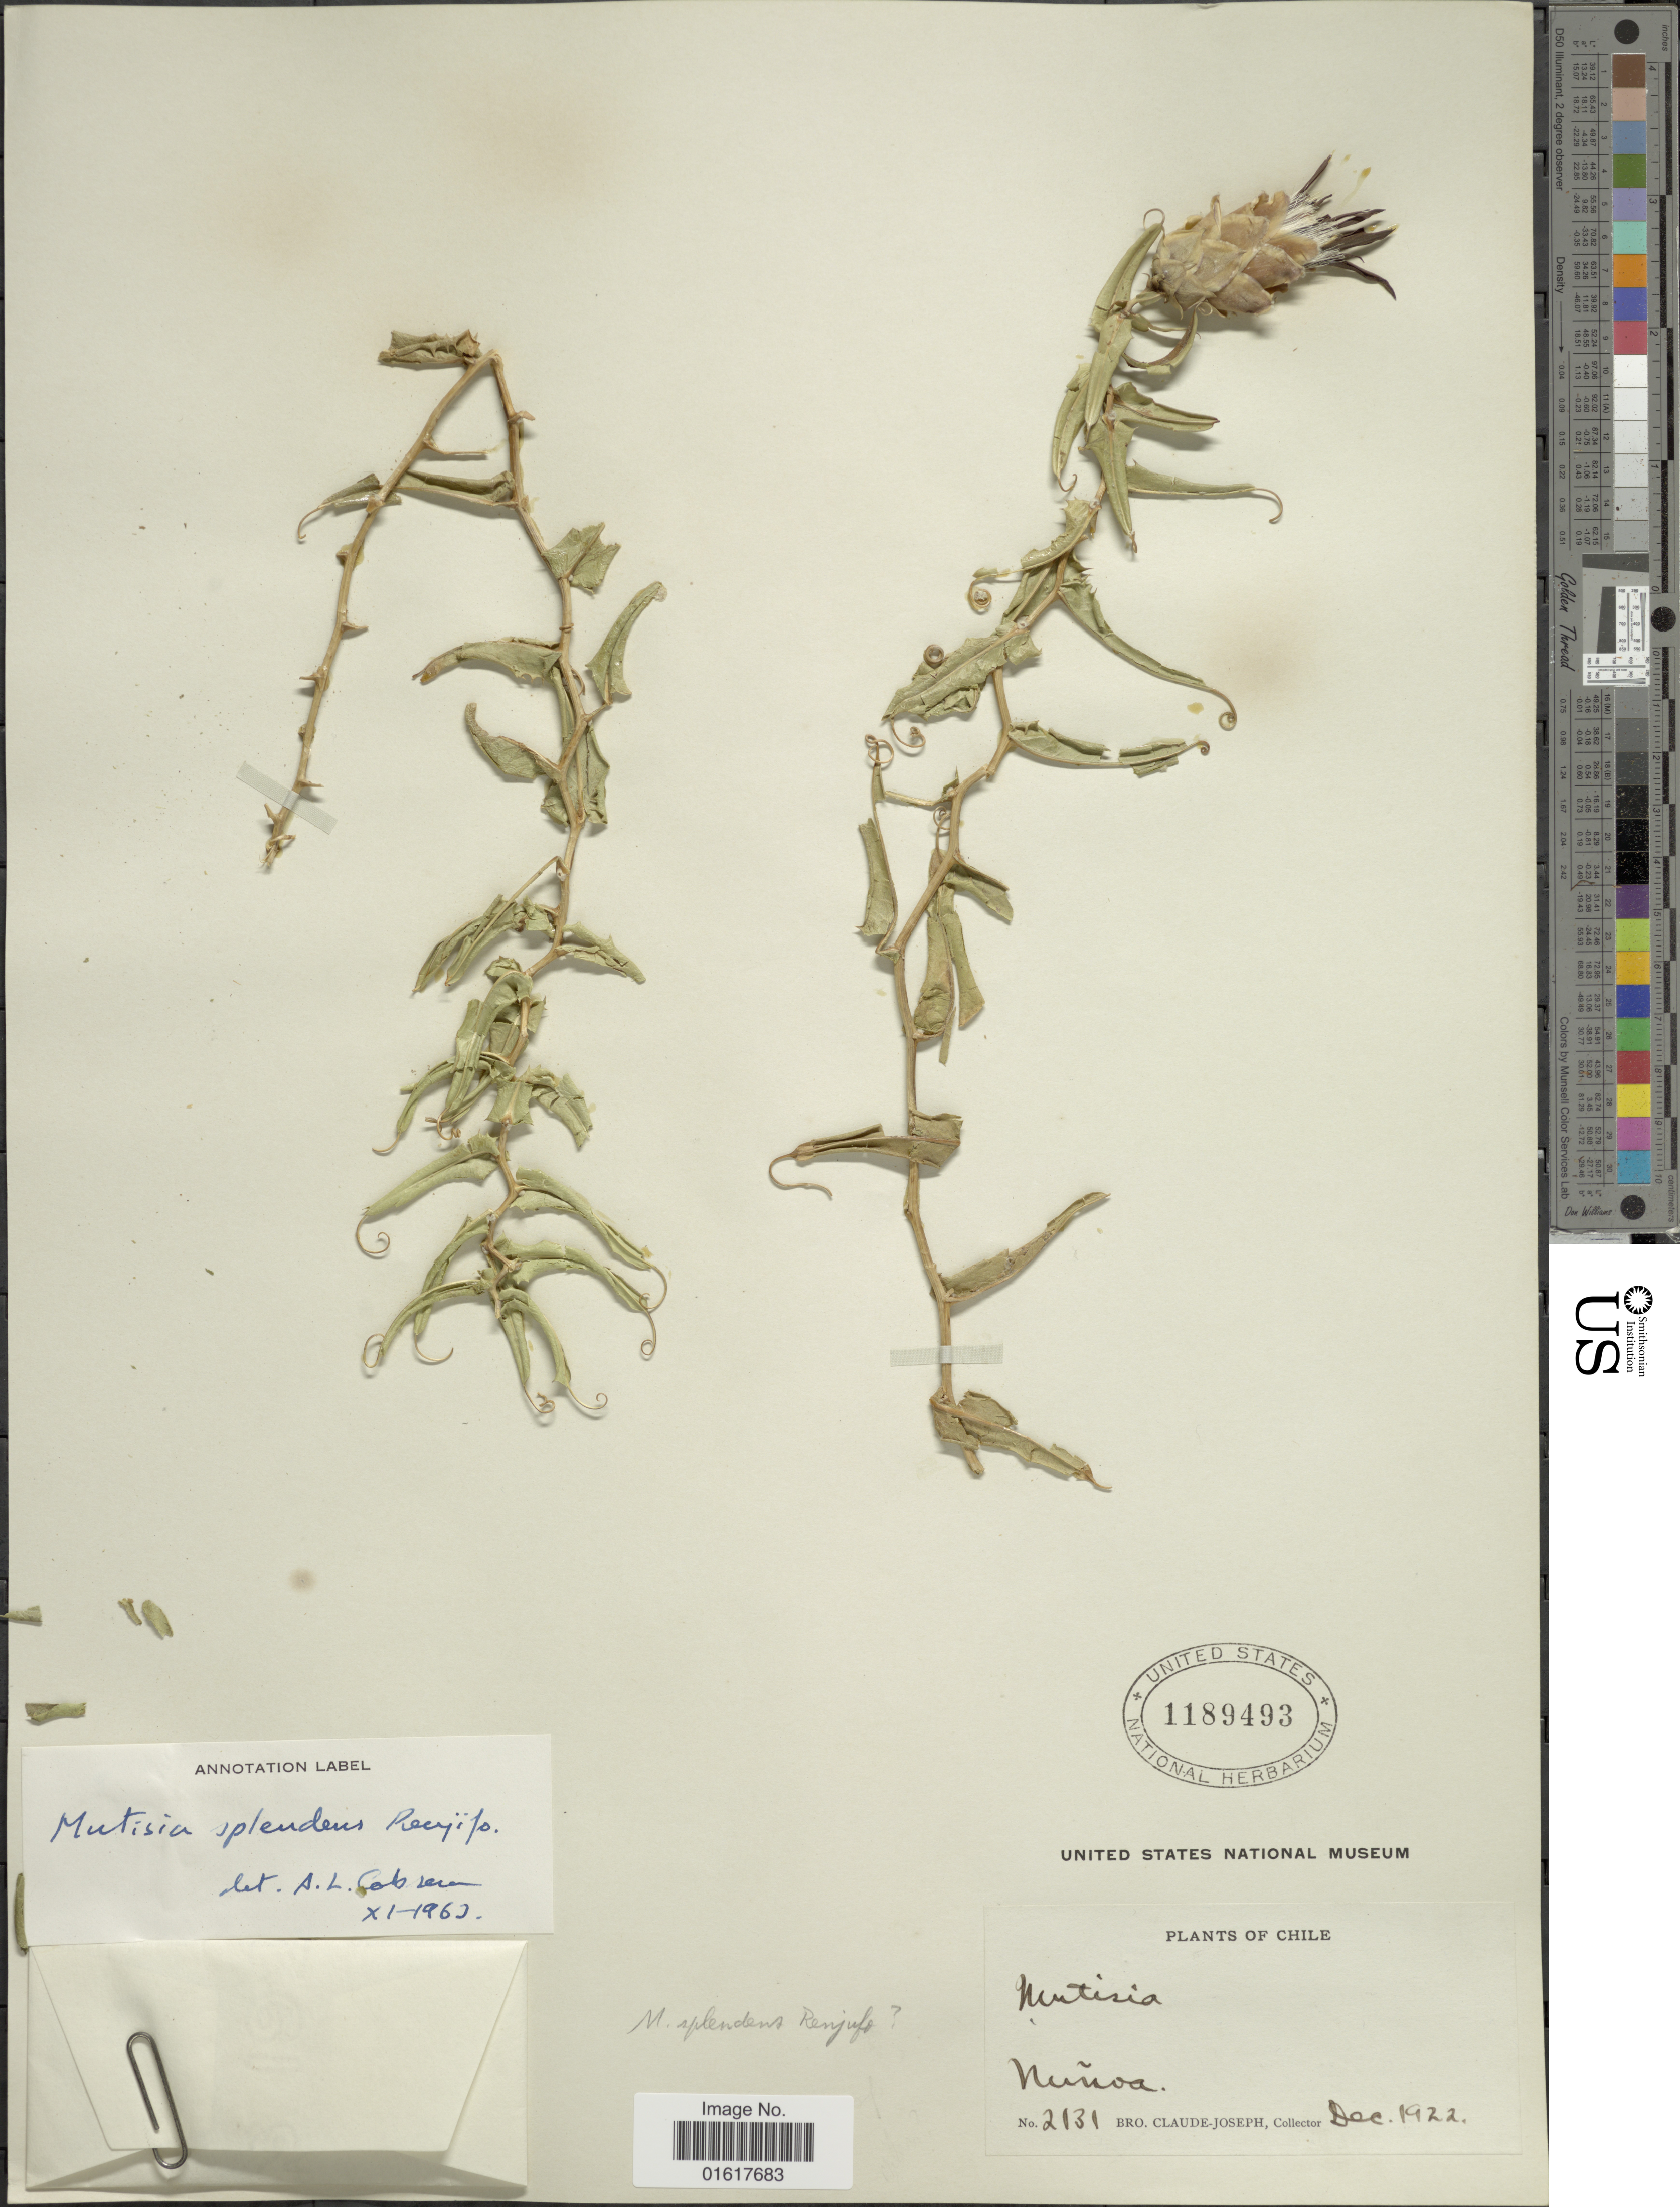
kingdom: Plantae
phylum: Tracheophyta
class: Magnoliopsida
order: Asterales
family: Asteraceae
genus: Mutisia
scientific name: Mutisia splendens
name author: Renjifo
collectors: Bro. Claude-Joseph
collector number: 2131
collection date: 1922-12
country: Chile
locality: Nunoa.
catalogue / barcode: US 1189493